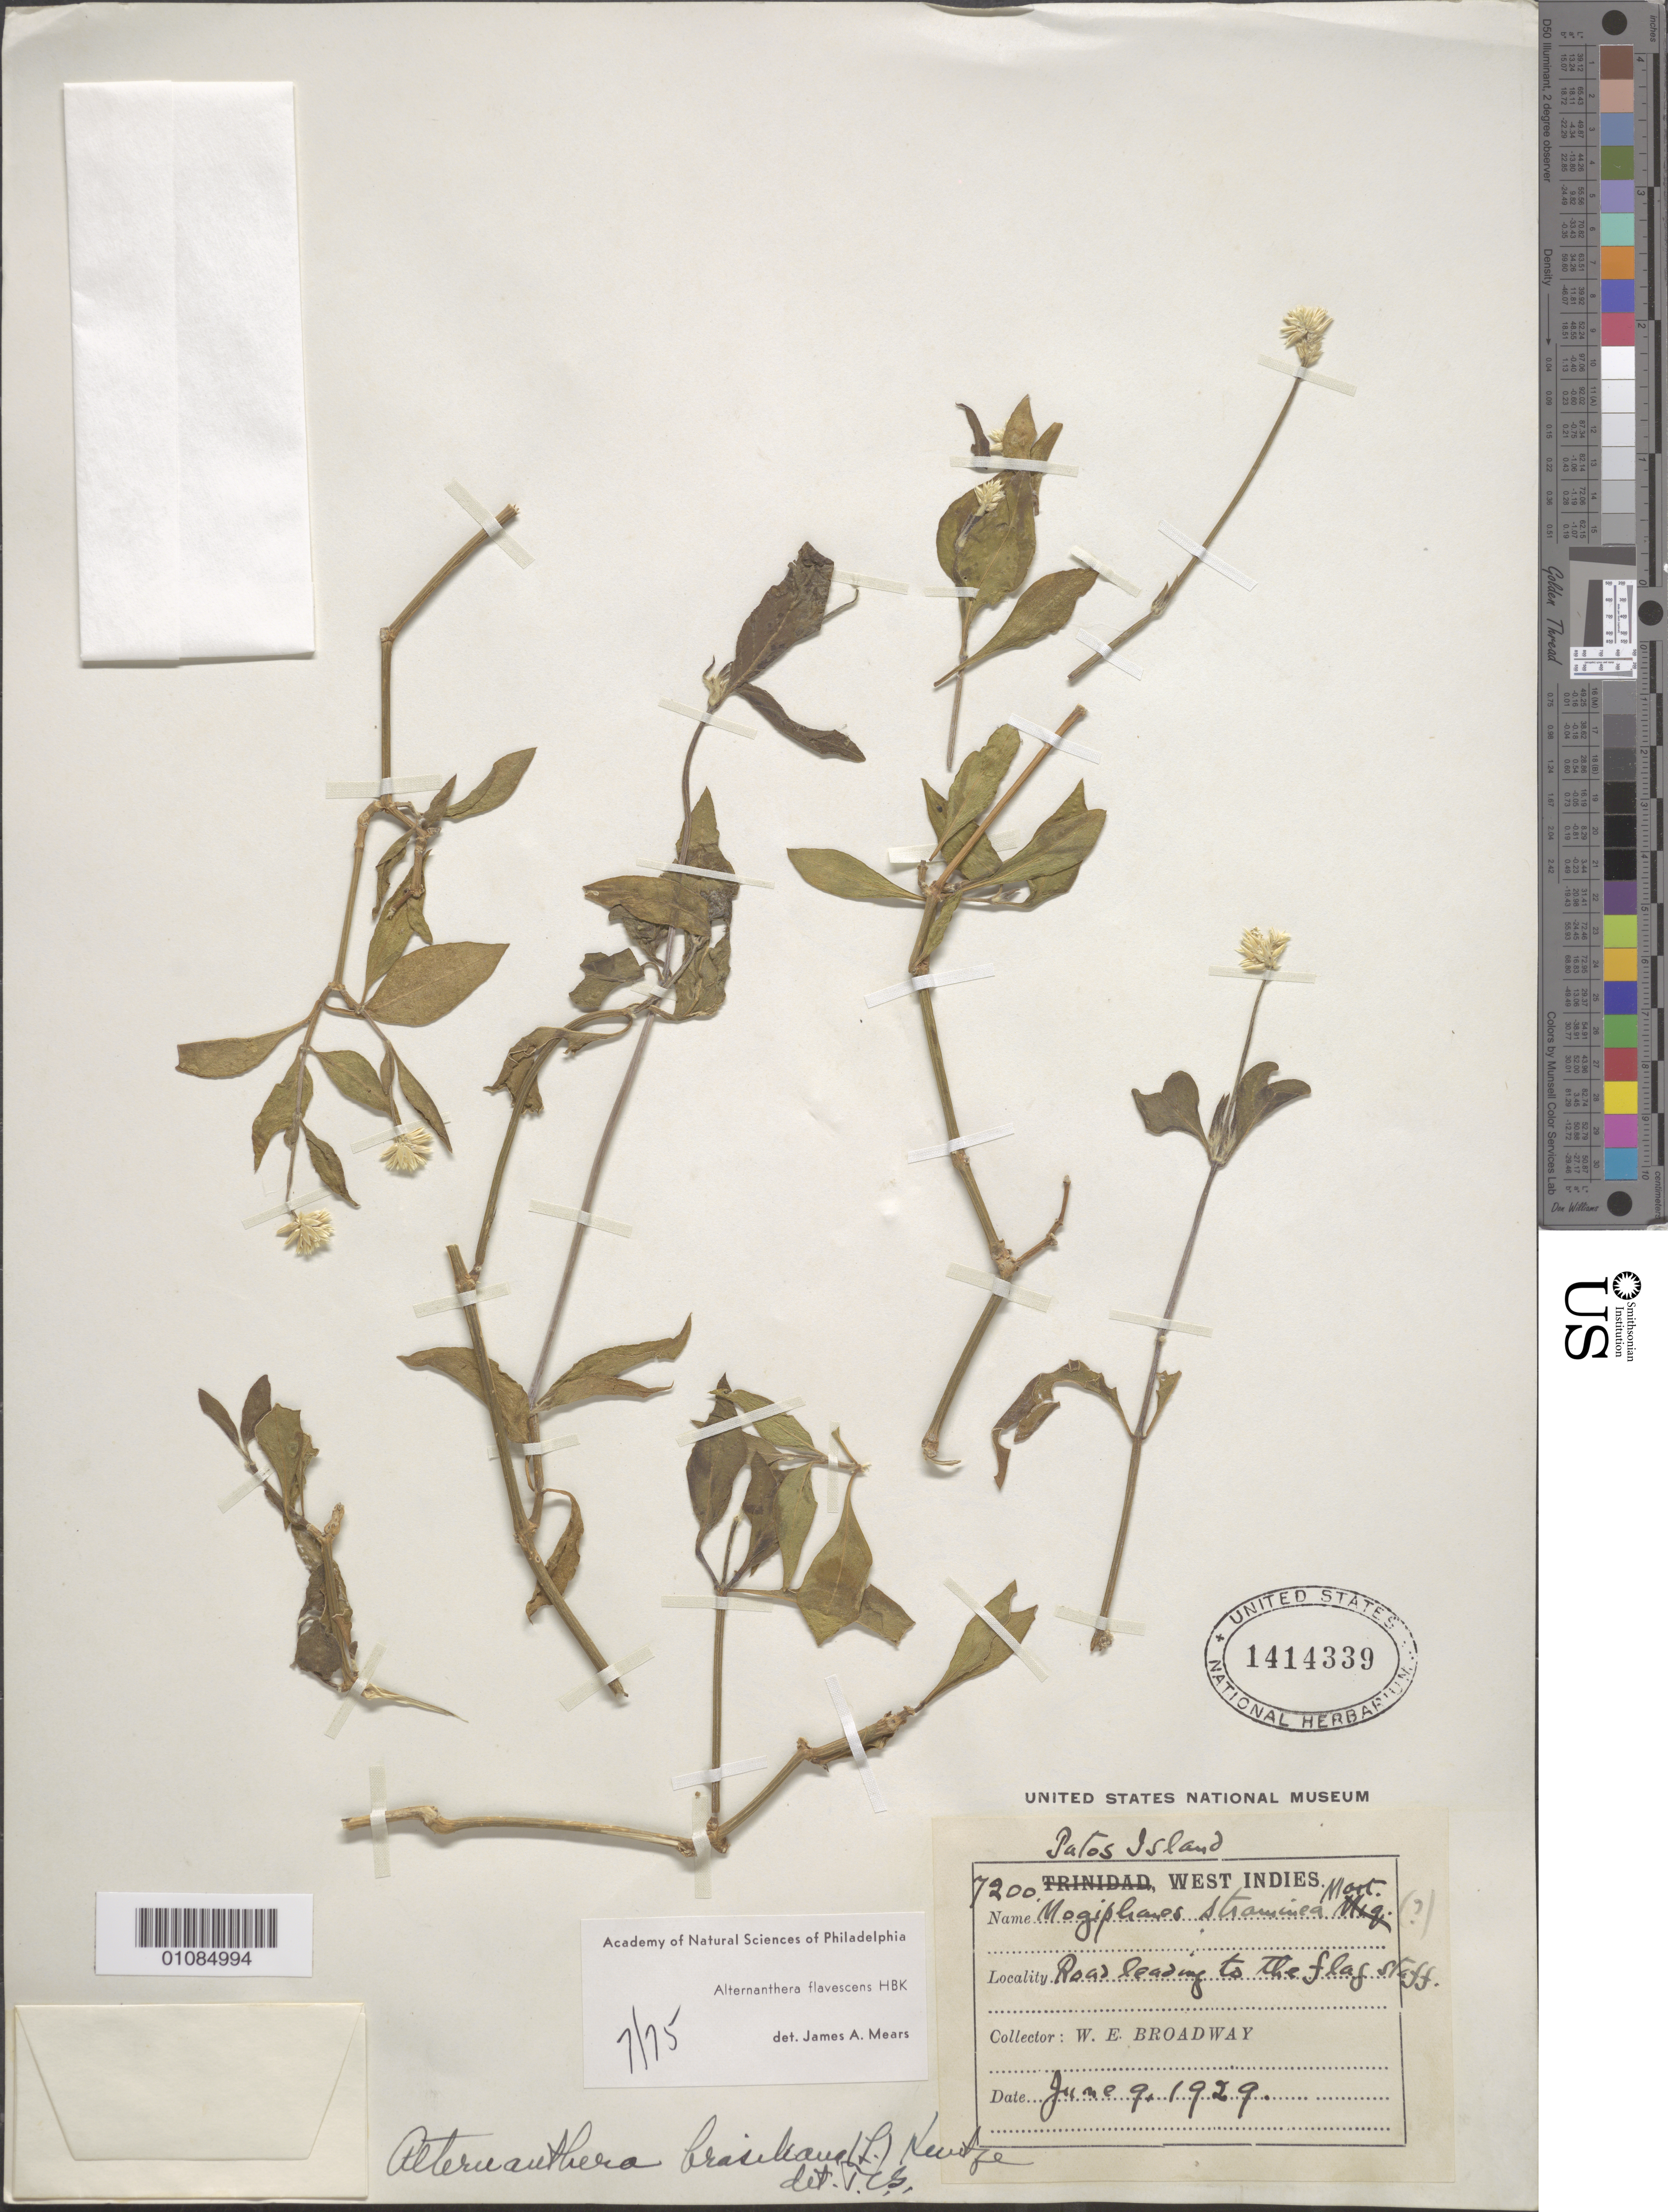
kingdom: Plantae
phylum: Tracheophyta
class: Magnoliopsida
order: Caryophyllales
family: Amaranthaceae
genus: Alternanthera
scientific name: Alternanthera flavescens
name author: Kunth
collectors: W. E. Broadway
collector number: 7200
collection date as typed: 09 Jun 1929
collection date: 1929-06-09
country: Trinidad and Tobago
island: Patos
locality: Patos Island, road leading to the flag staff.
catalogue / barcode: US 1414339